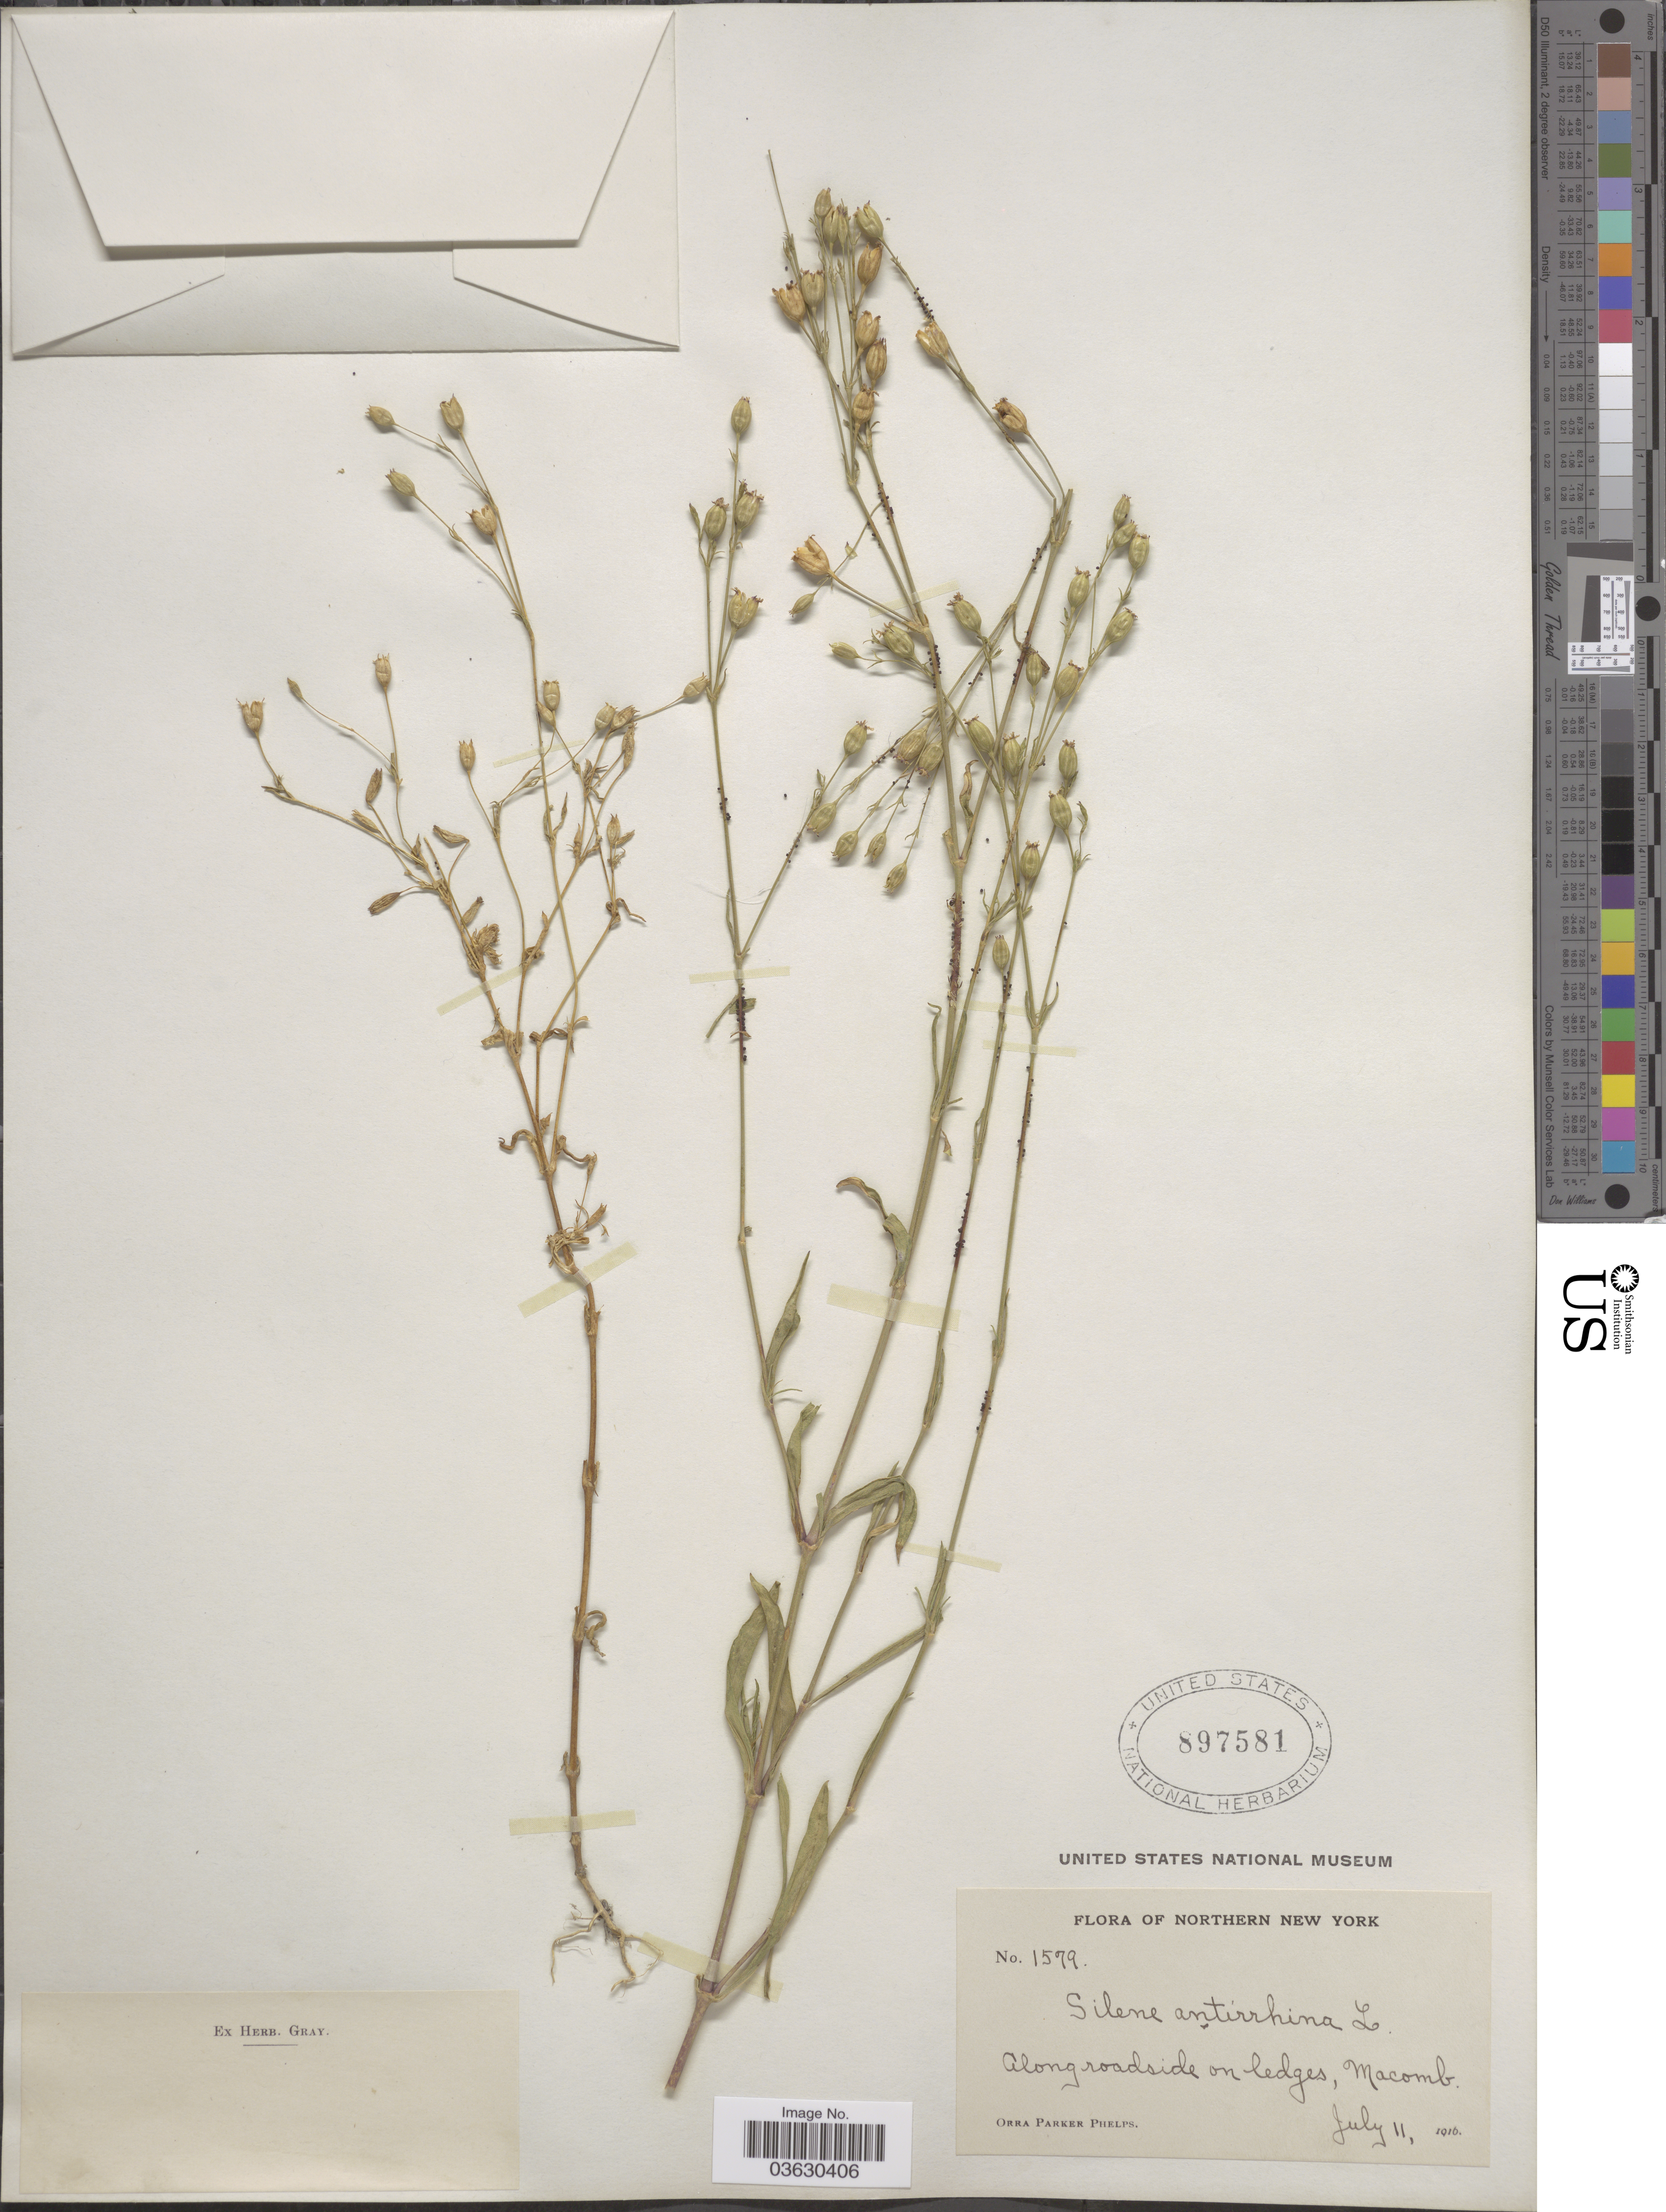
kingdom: Plantae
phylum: Tracheophyta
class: Magnoliopsida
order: Caryophyllales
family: Caryophyllaceae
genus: Silene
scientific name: Silene antirrhina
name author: L.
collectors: O. P. Phelps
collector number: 1579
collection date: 1916-07-11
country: United States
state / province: New York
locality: Northern New York. Along roadside on ledges, Macomb.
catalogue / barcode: US 897581